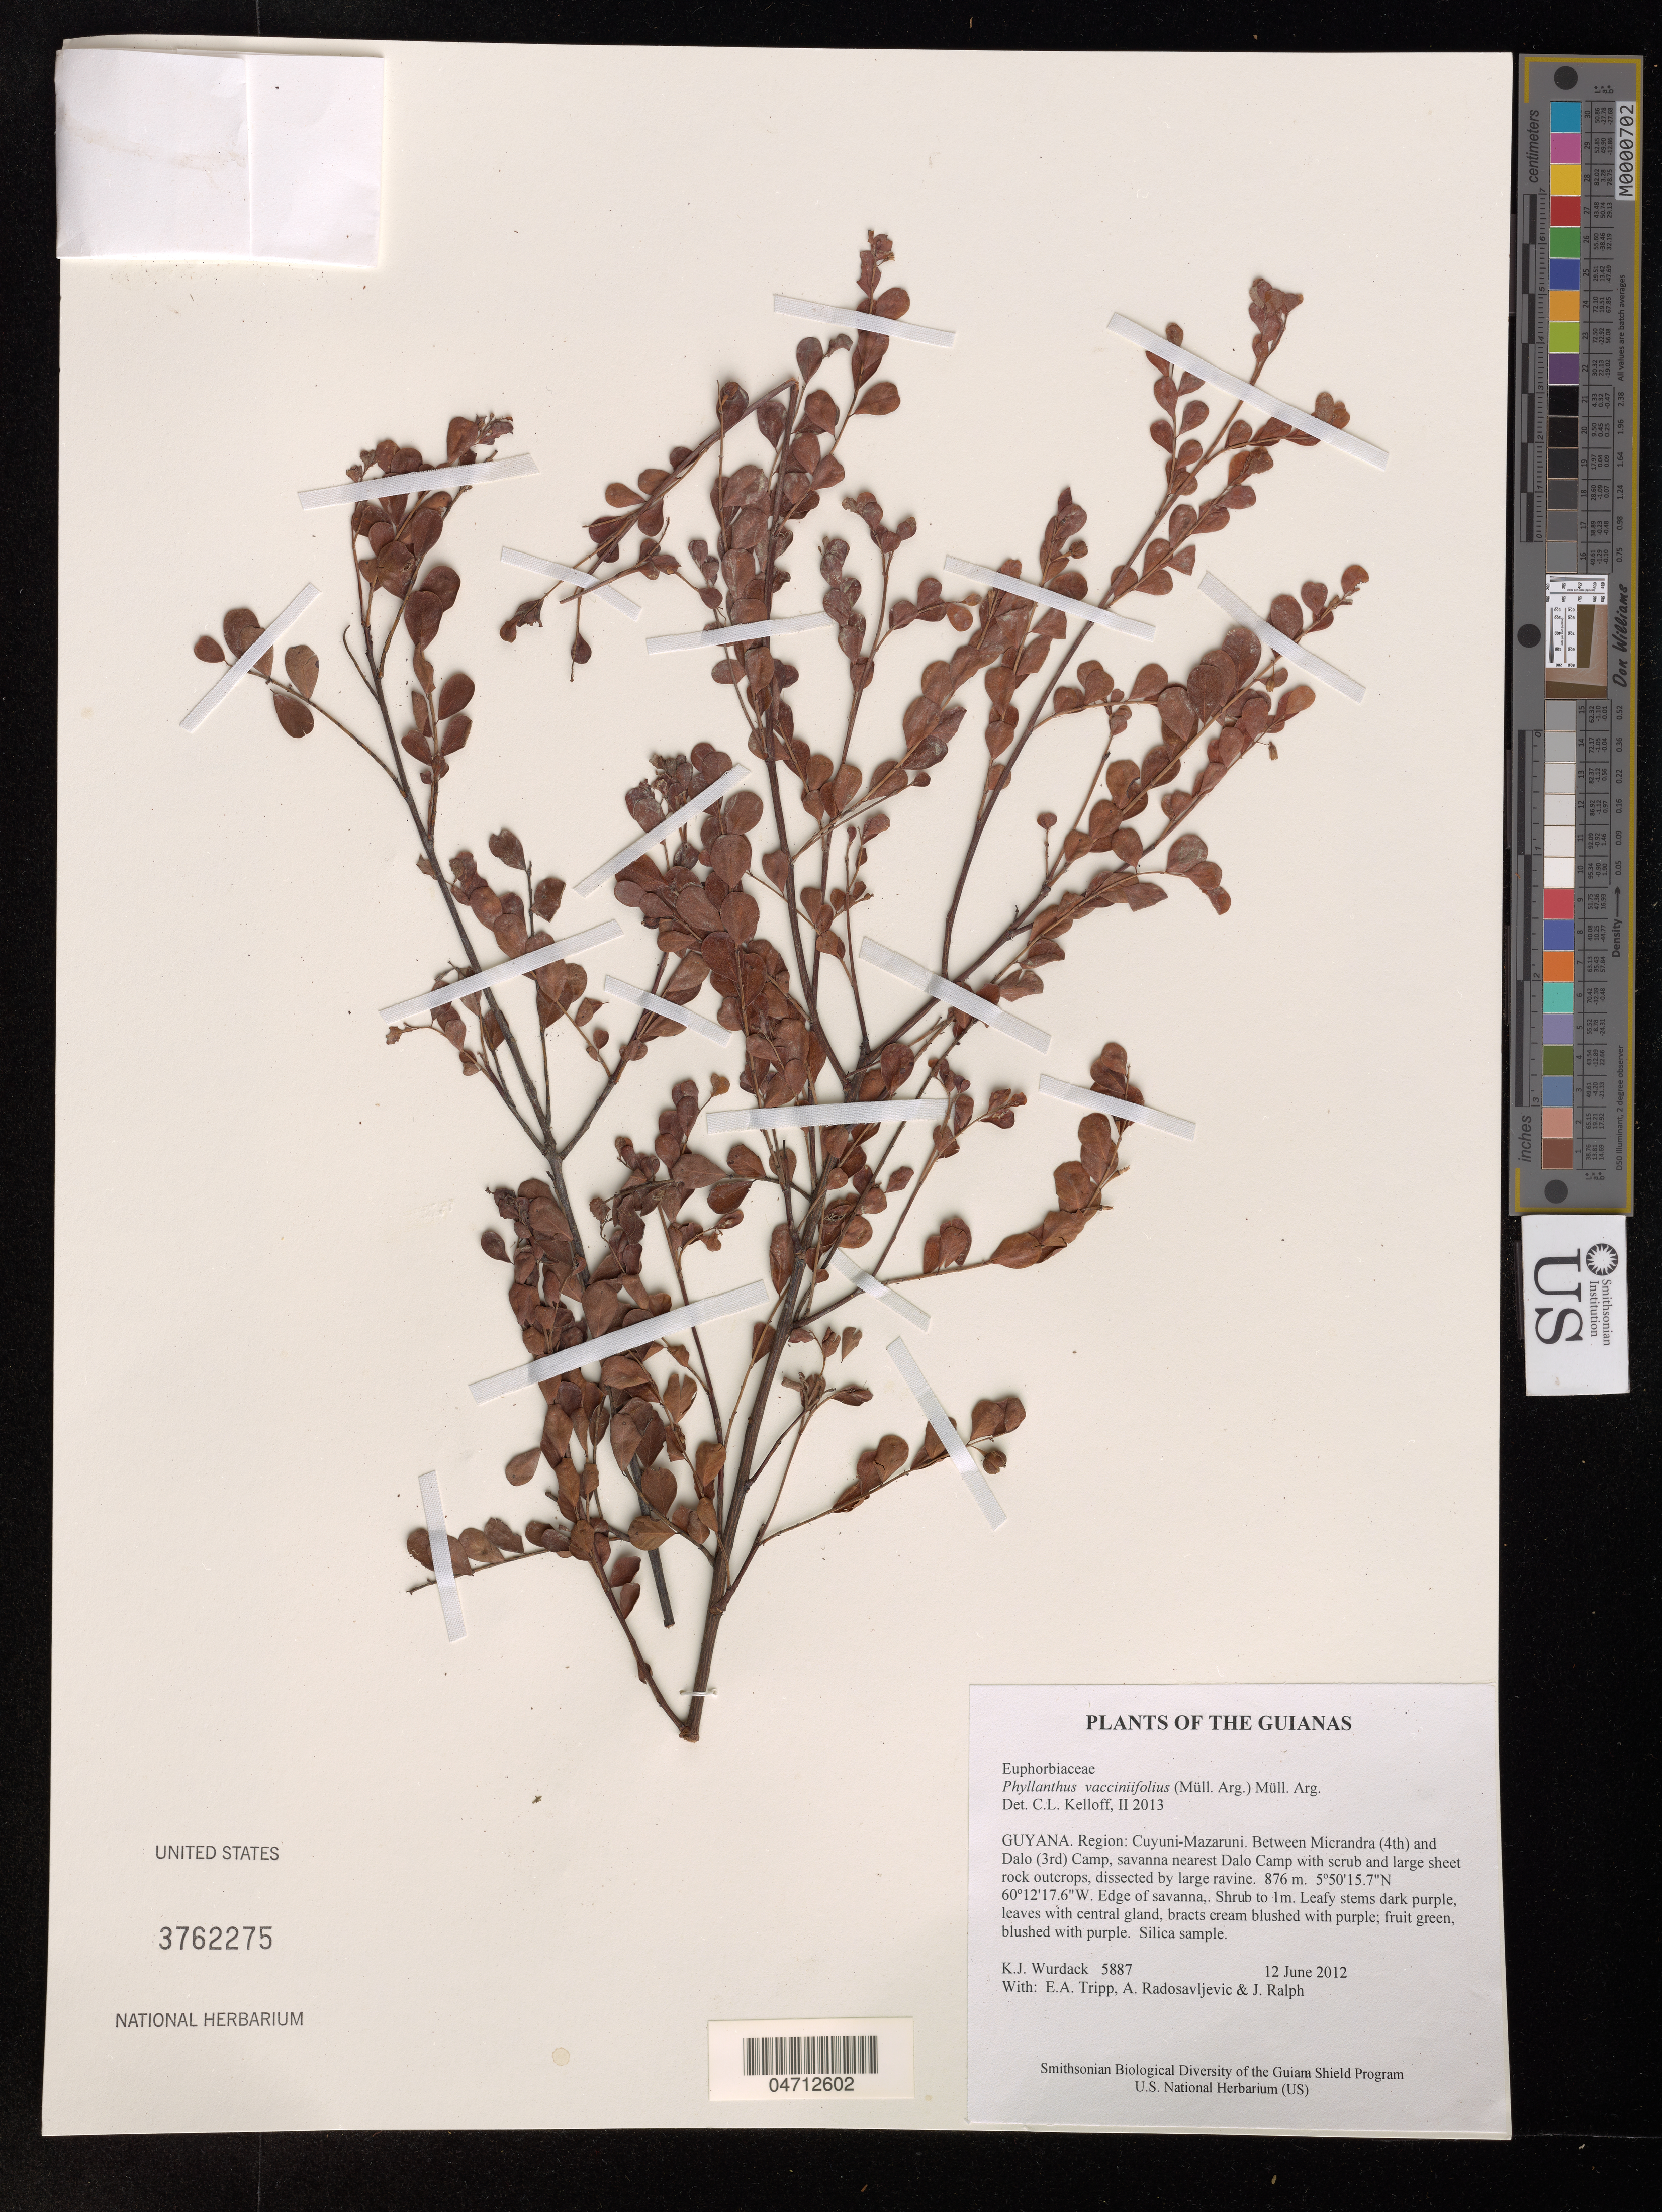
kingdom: Plantae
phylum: Tracheophyta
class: Magnoliopsida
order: Malpighiales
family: Phyllanthaceae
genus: Phyllanthus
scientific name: Phyllanthus vacciniifolius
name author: (Müll. Arg.) Müll. Arg.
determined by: Kelloff, Carol L., (US), Smithsonian Institution - National Museum of Natural History (UNITED STATES)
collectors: K. Wurdack, E. Tripp, A. Radosavljevic & J. Ralph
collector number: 5887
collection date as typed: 12 June 2012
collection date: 2012-06-12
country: Guyana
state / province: Cuyuni-Mazaruni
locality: Between Micrandra (4th) and Dalo (3rd) Camp, savanna nearest Dalo Camp with scrub and large sheet rock outcrops, dissected by large ravine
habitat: Edge of savanna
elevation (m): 876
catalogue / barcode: US 3762275